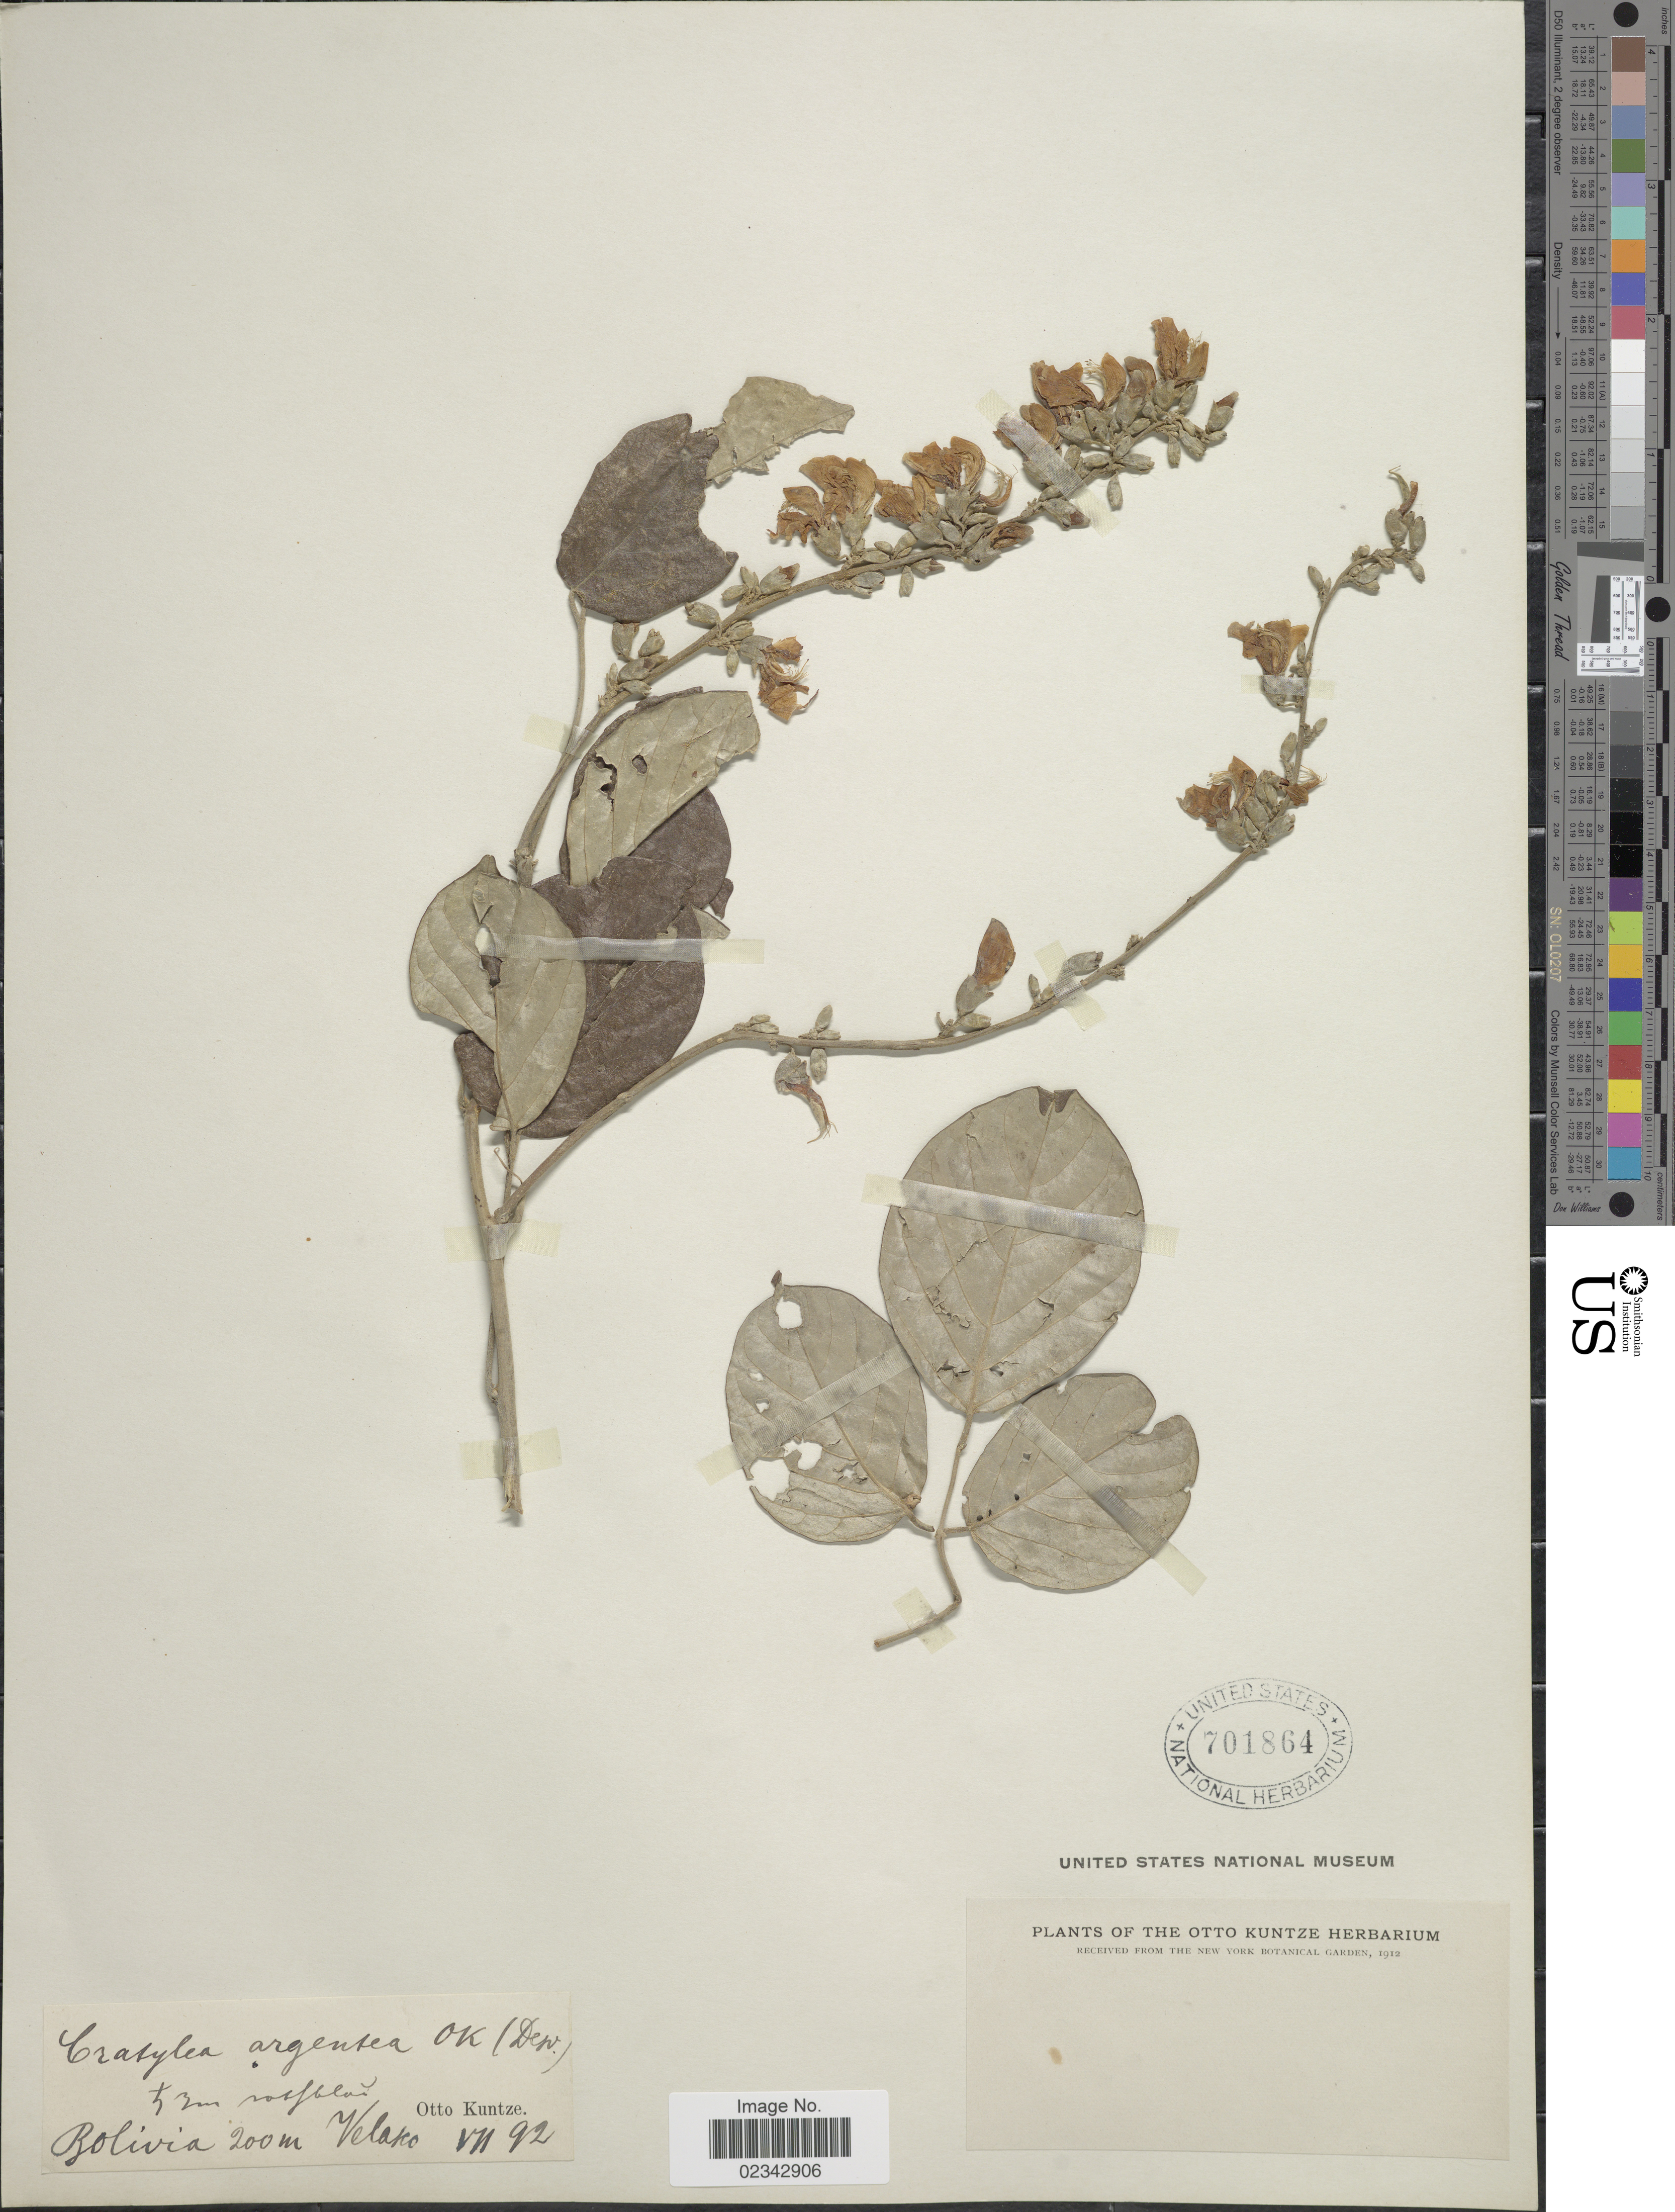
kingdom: Plantae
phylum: Tracheophyta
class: Magnoliopsida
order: Fabales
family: Fabaceae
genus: Cratylia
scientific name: Cratylia argentea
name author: (Desv.) Kuntze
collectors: C.E.O. Kuntze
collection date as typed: Transcribed d/m/y: /7/92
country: Bolivia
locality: Velako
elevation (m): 200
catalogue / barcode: US 701864